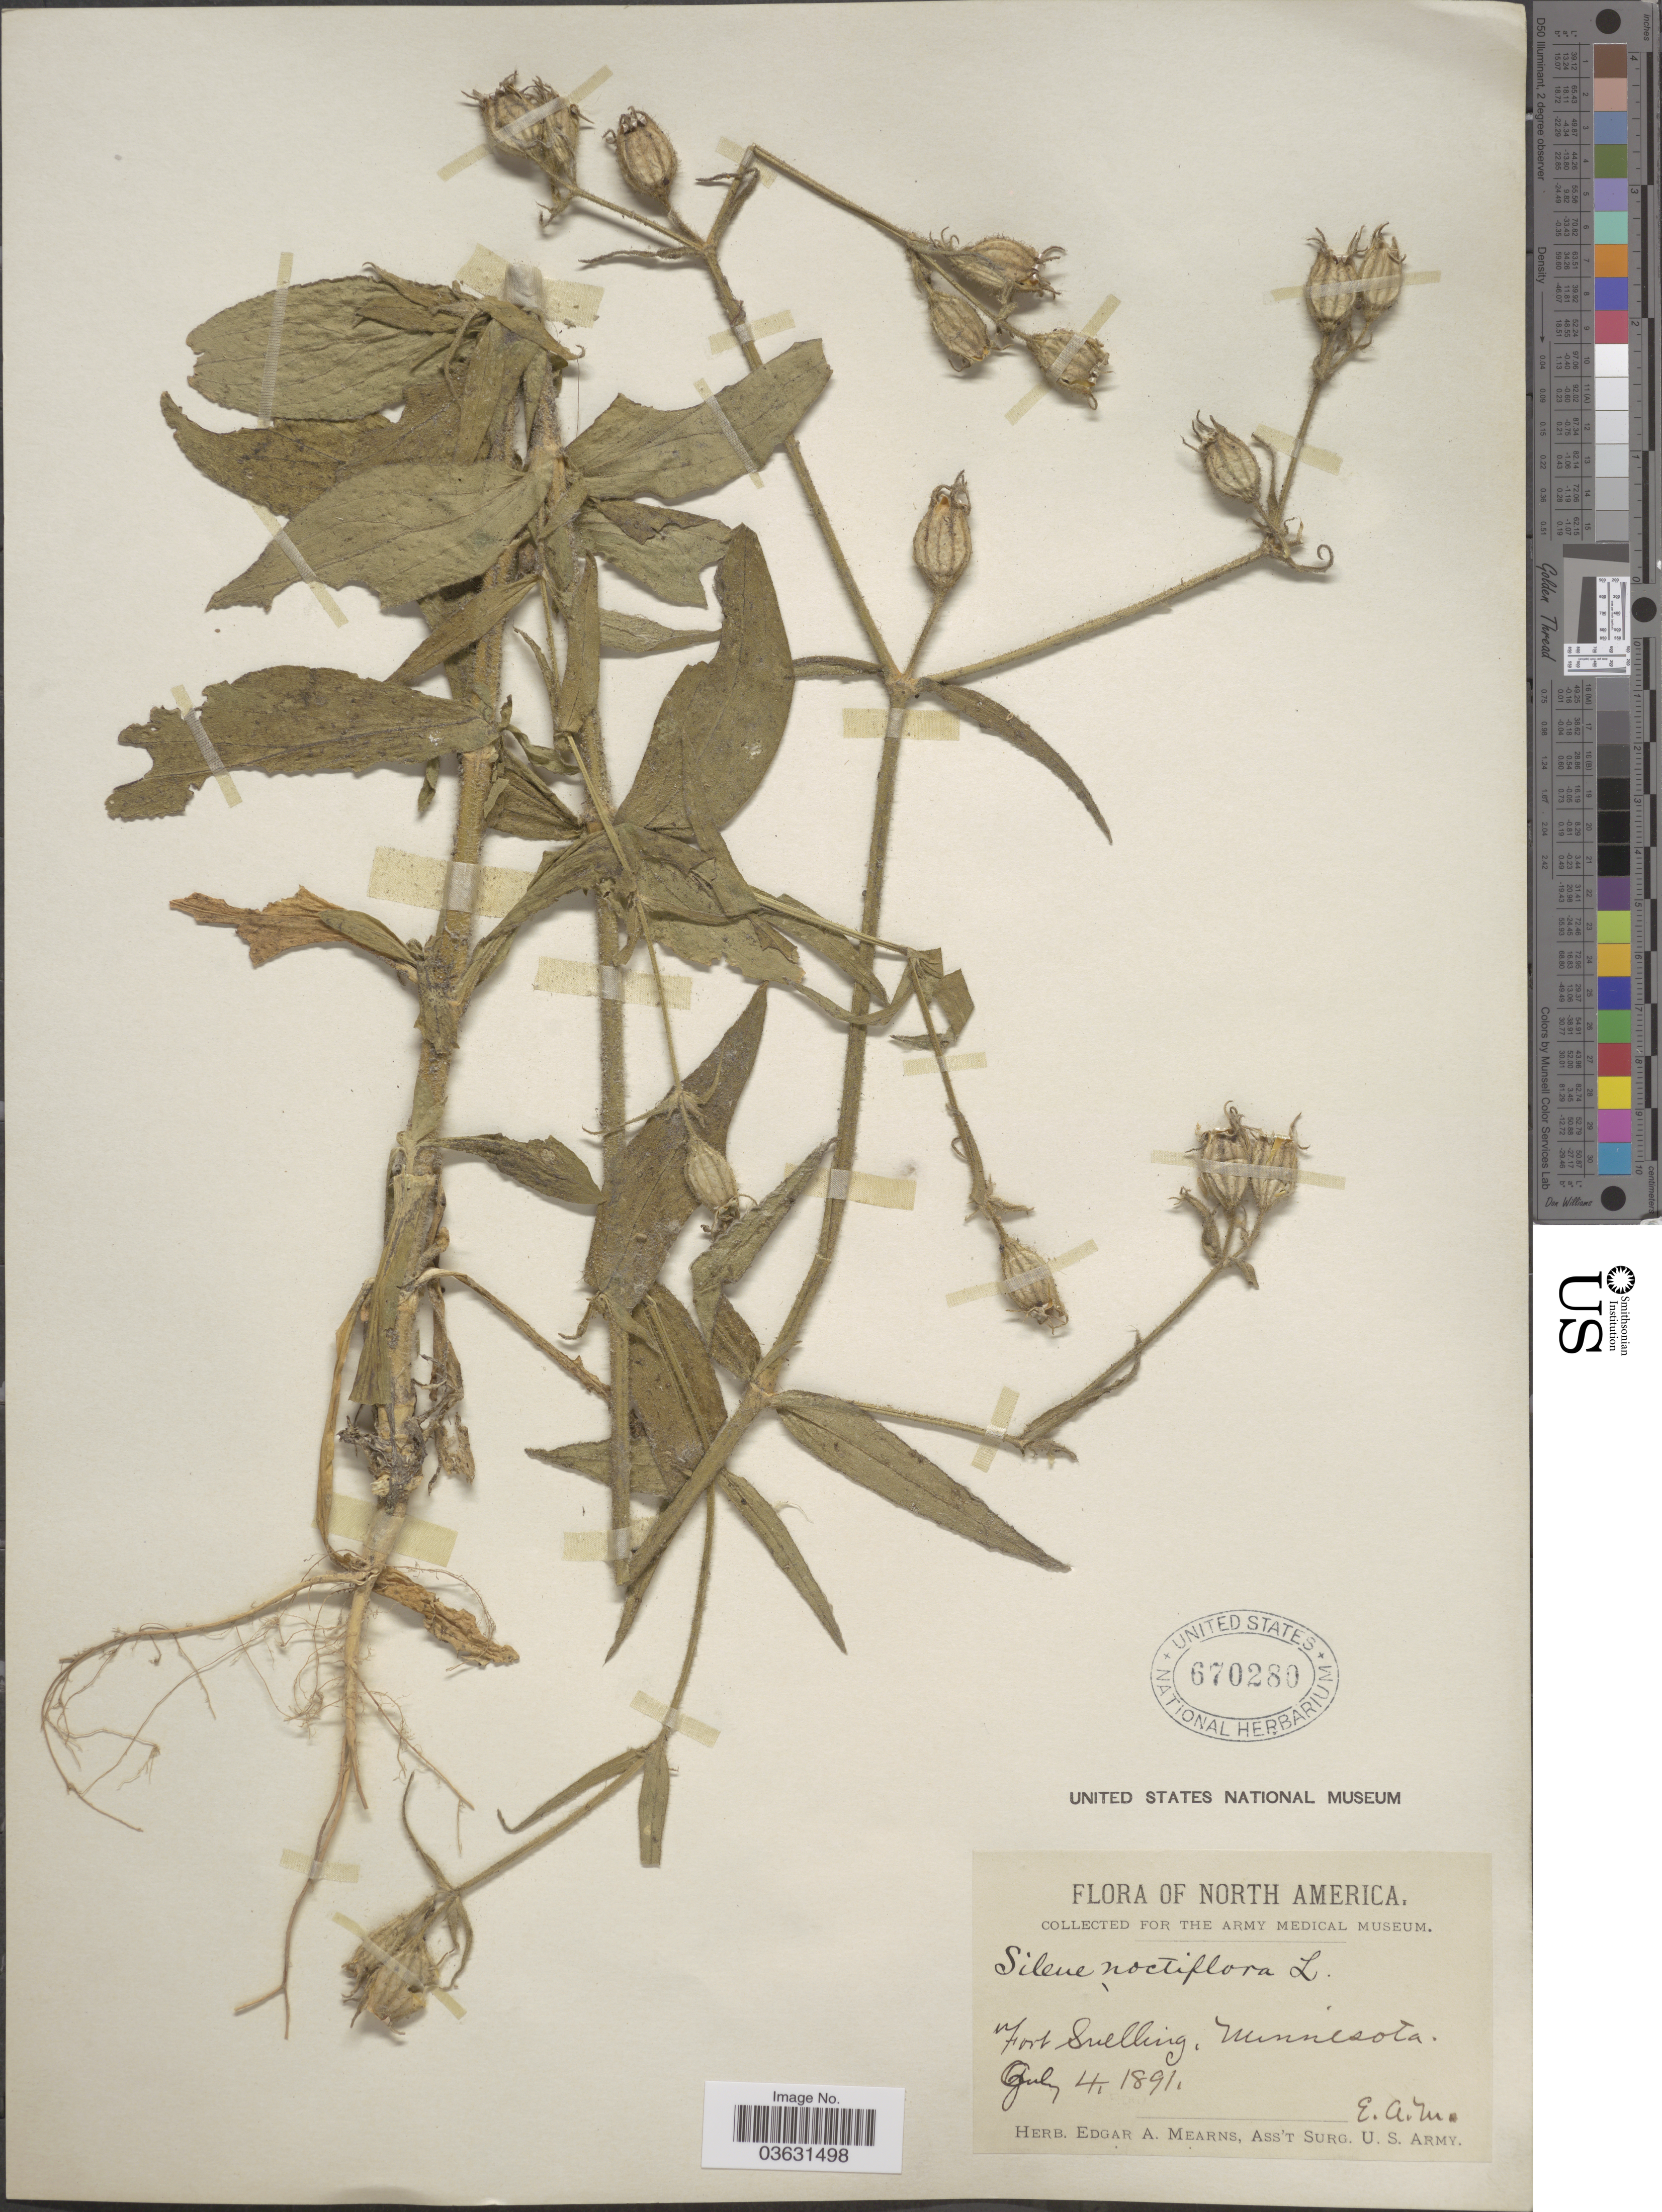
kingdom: Plantae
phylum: Tracheophyta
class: Magnoliopsida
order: Caryophyllales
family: Caryophyllaceae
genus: Silene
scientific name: Silene noctiflora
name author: L.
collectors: E. A. Mearns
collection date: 1891-07-04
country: United States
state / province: Minnesota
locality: Fort Snelling.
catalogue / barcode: US 670280